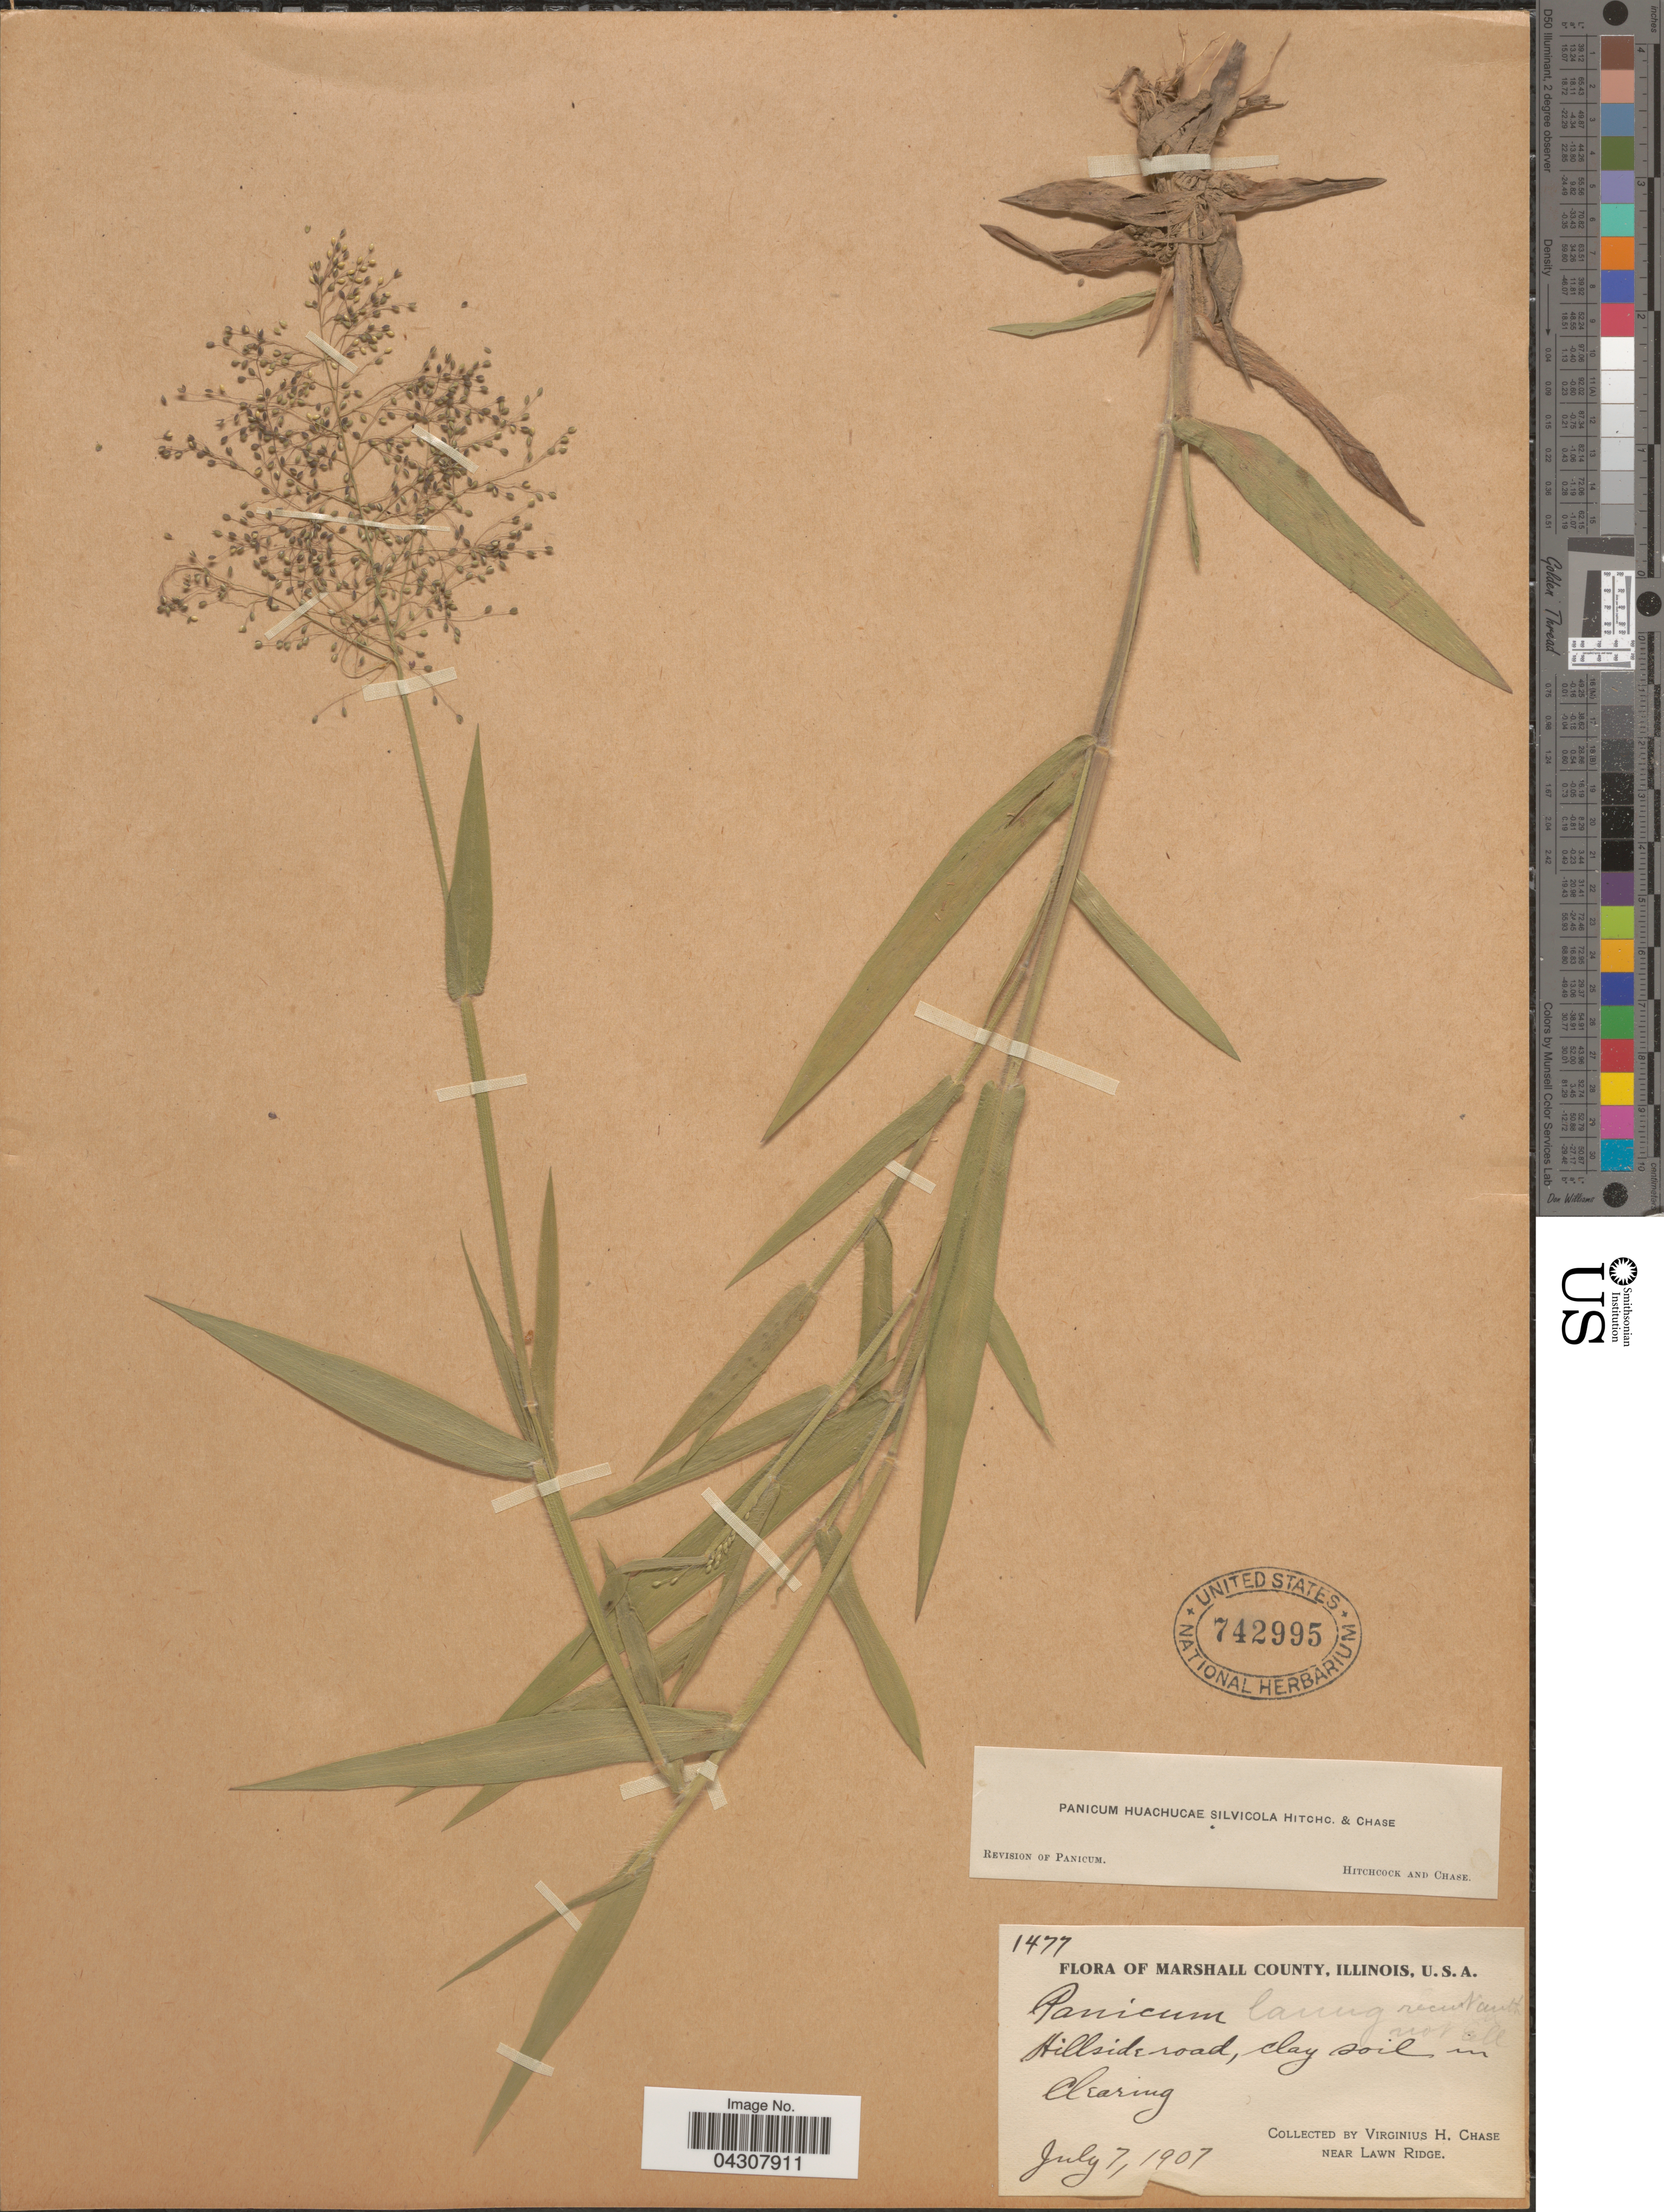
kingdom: Plantae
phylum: Tracheophyta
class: Liliopsida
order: Poales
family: Poaceae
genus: Dichanthelium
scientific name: Dichanthelium acuminatum var. acuminatum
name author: (Sw.) Gould & C.A. Clark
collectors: V. H. Chase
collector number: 1477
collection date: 1907-07-07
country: United States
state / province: Illinois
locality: Marshall County. Hillside road. Near Lawn Ridge.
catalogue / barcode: US 742995